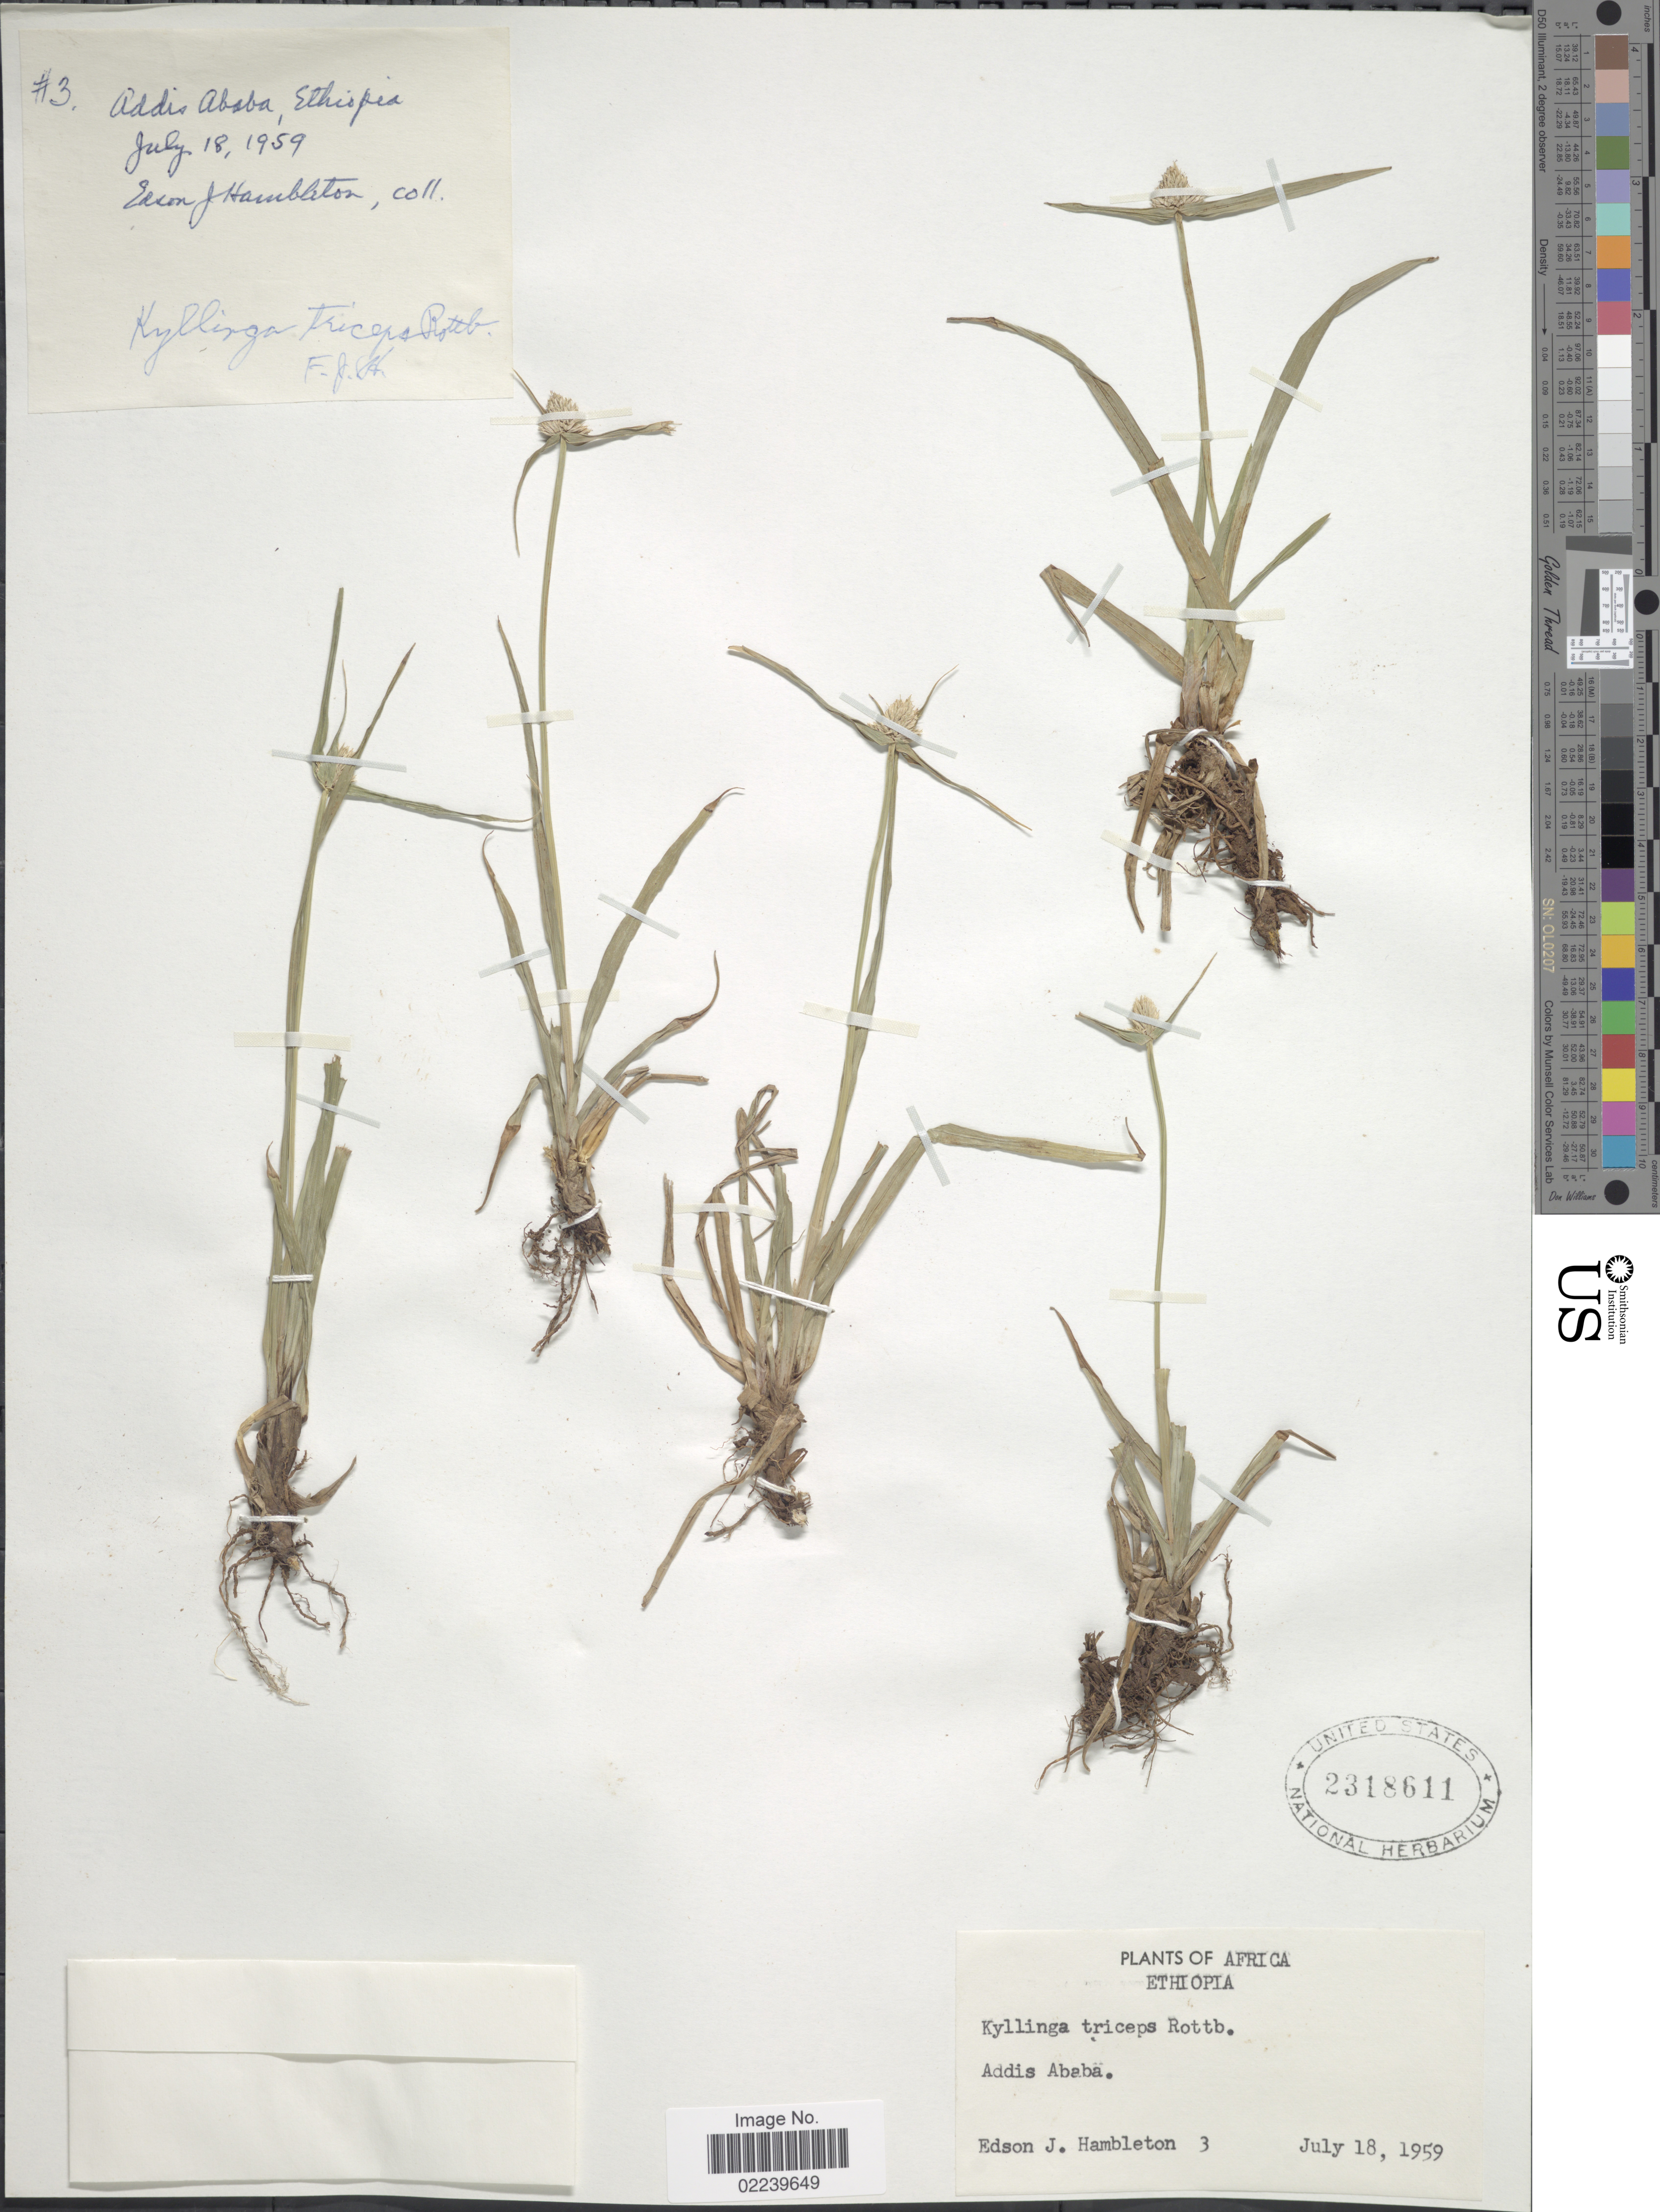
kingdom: Plantae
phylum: Tracheophyta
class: Liliopsida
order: Poales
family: Cyperaceae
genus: Cyperus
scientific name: Cyperus sesquiflorus subsp. appendiculatus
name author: (K. Schum.)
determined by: Strong, M. T., (US), Smithsonian Institution - National Museum of Natural History (UNITED STATES)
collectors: E. Hambleton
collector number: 3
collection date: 1959-07-18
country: Ethiopia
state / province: Addis Ababa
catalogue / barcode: US 2318611